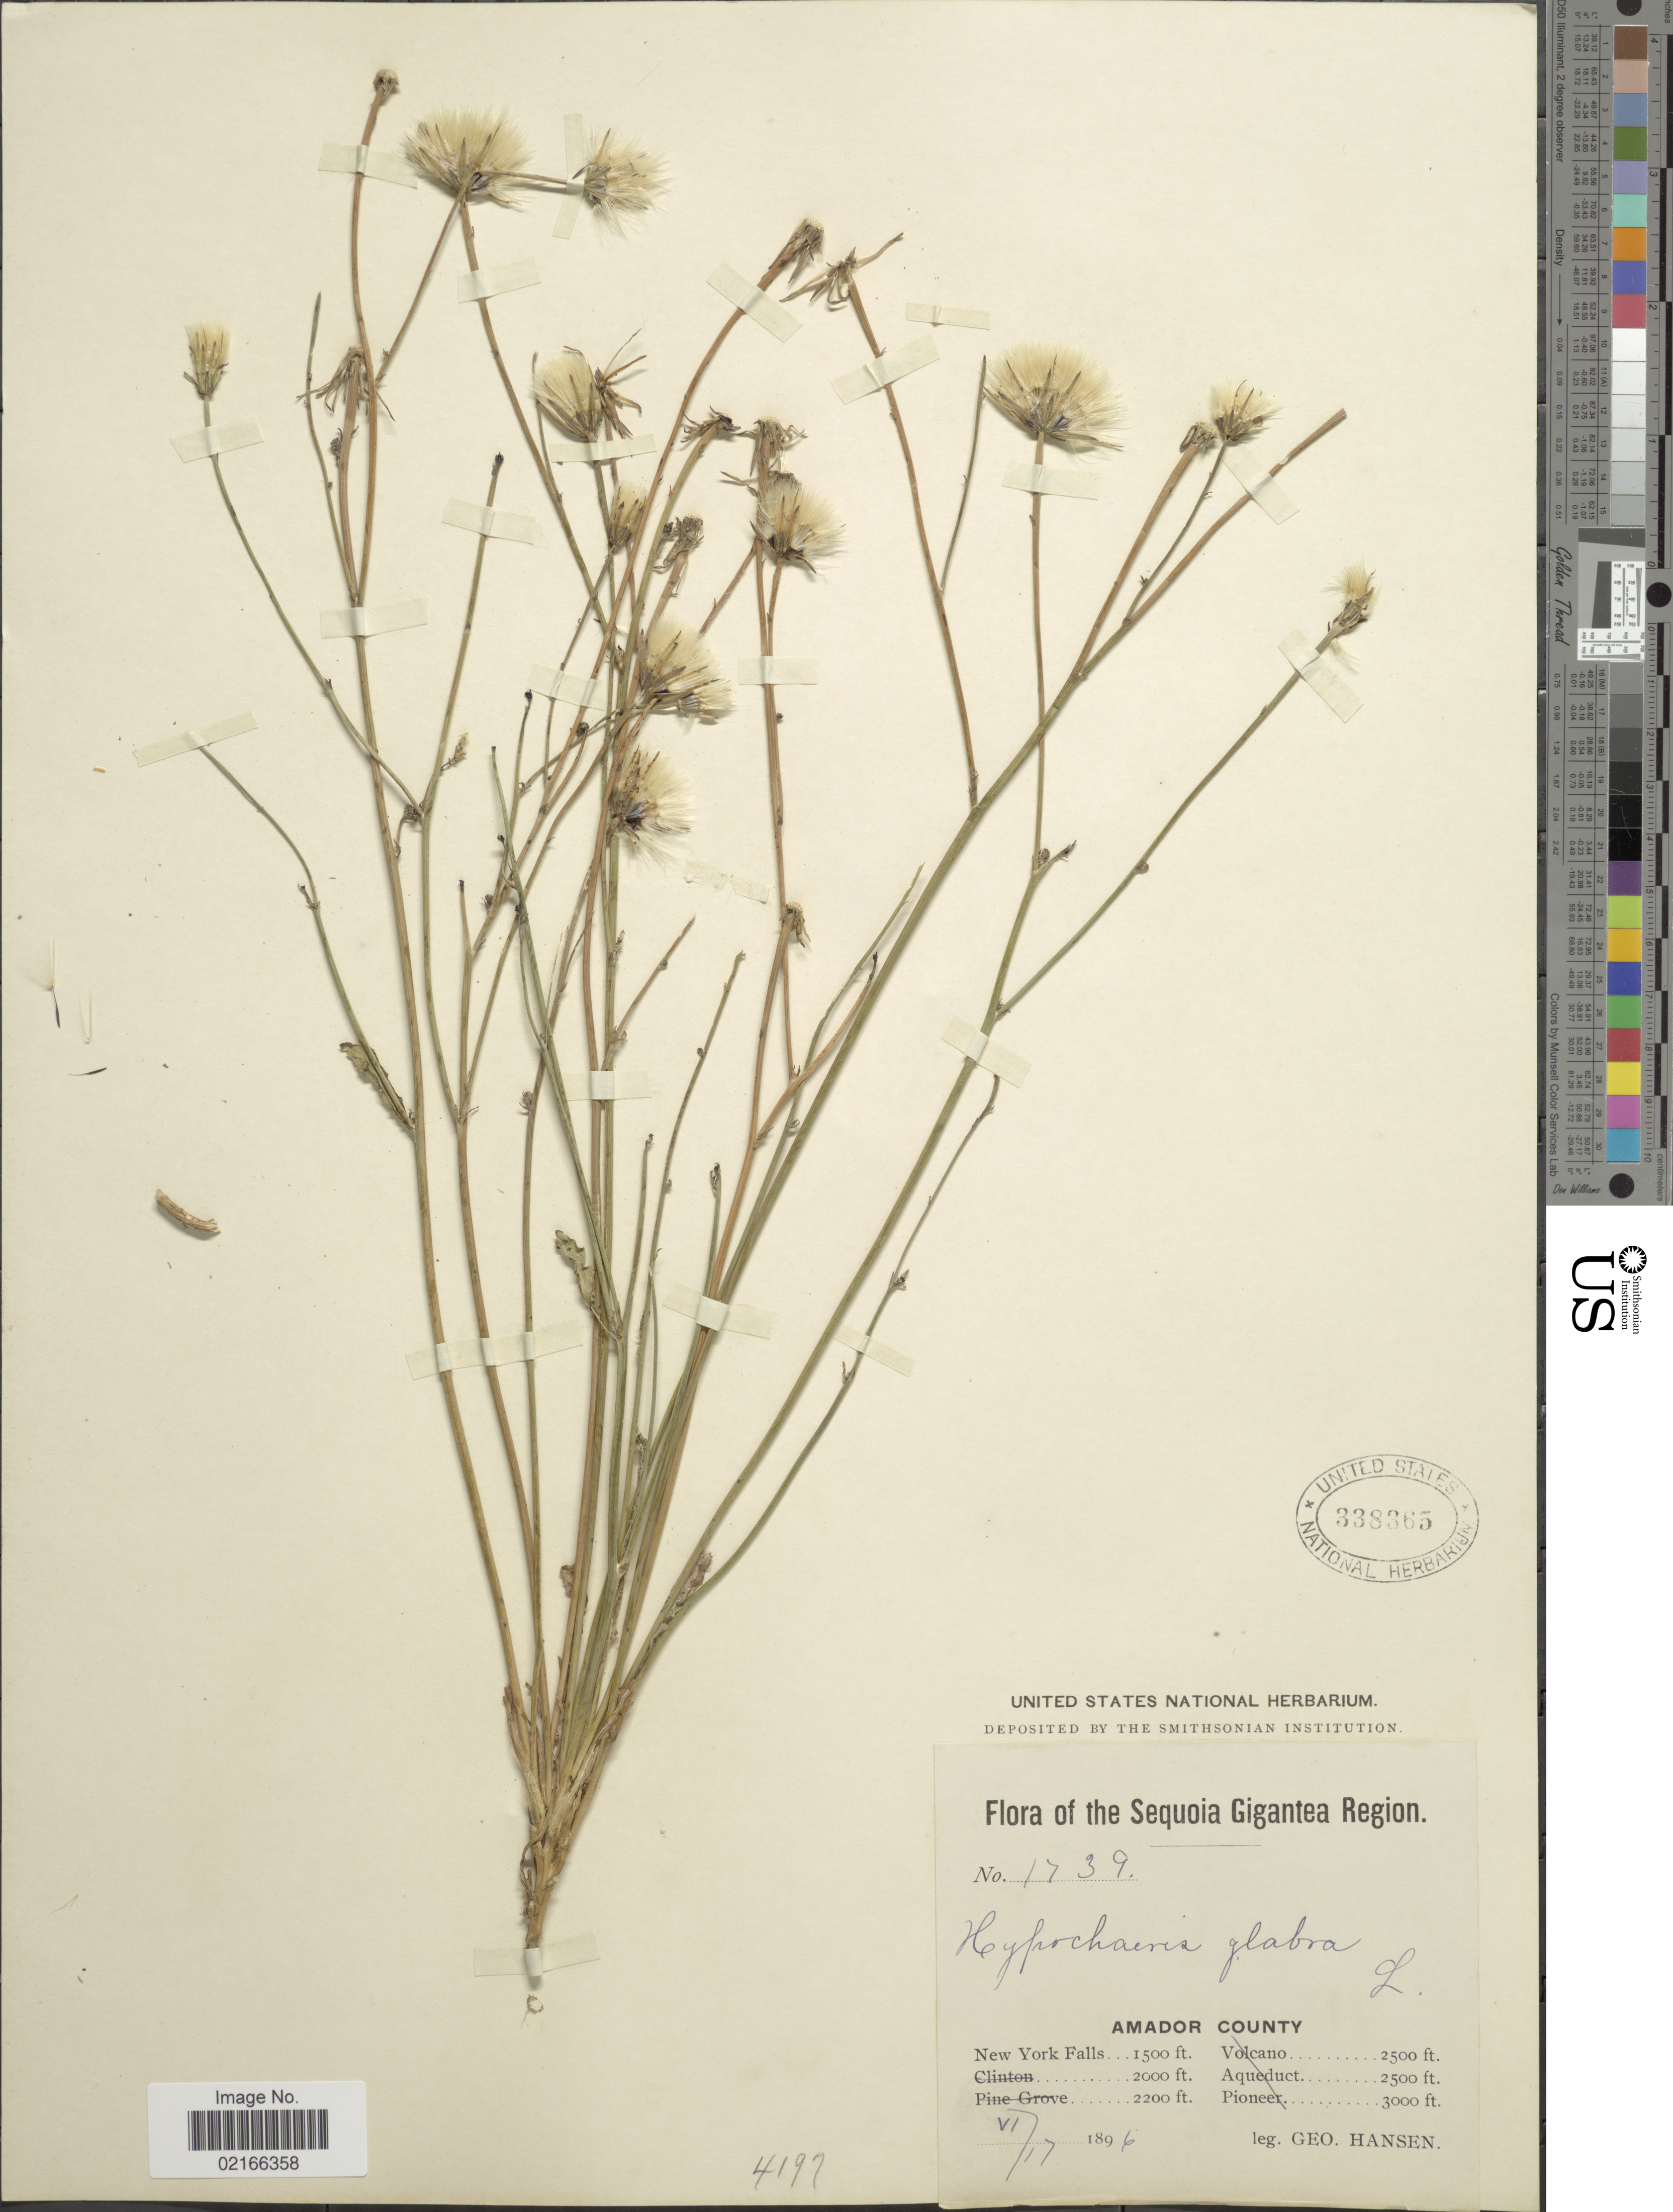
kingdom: Plantae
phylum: Tracheophyta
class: Magnoliopsida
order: Asterales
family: Asteraceae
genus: Hypochaeris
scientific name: Hypochaeris glabra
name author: L.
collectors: G. Hansen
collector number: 1739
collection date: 1896-06-17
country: United States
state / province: California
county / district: Amador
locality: Sequoia Gigantea Region, Amador County. New York Falls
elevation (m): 457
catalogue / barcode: US 338365